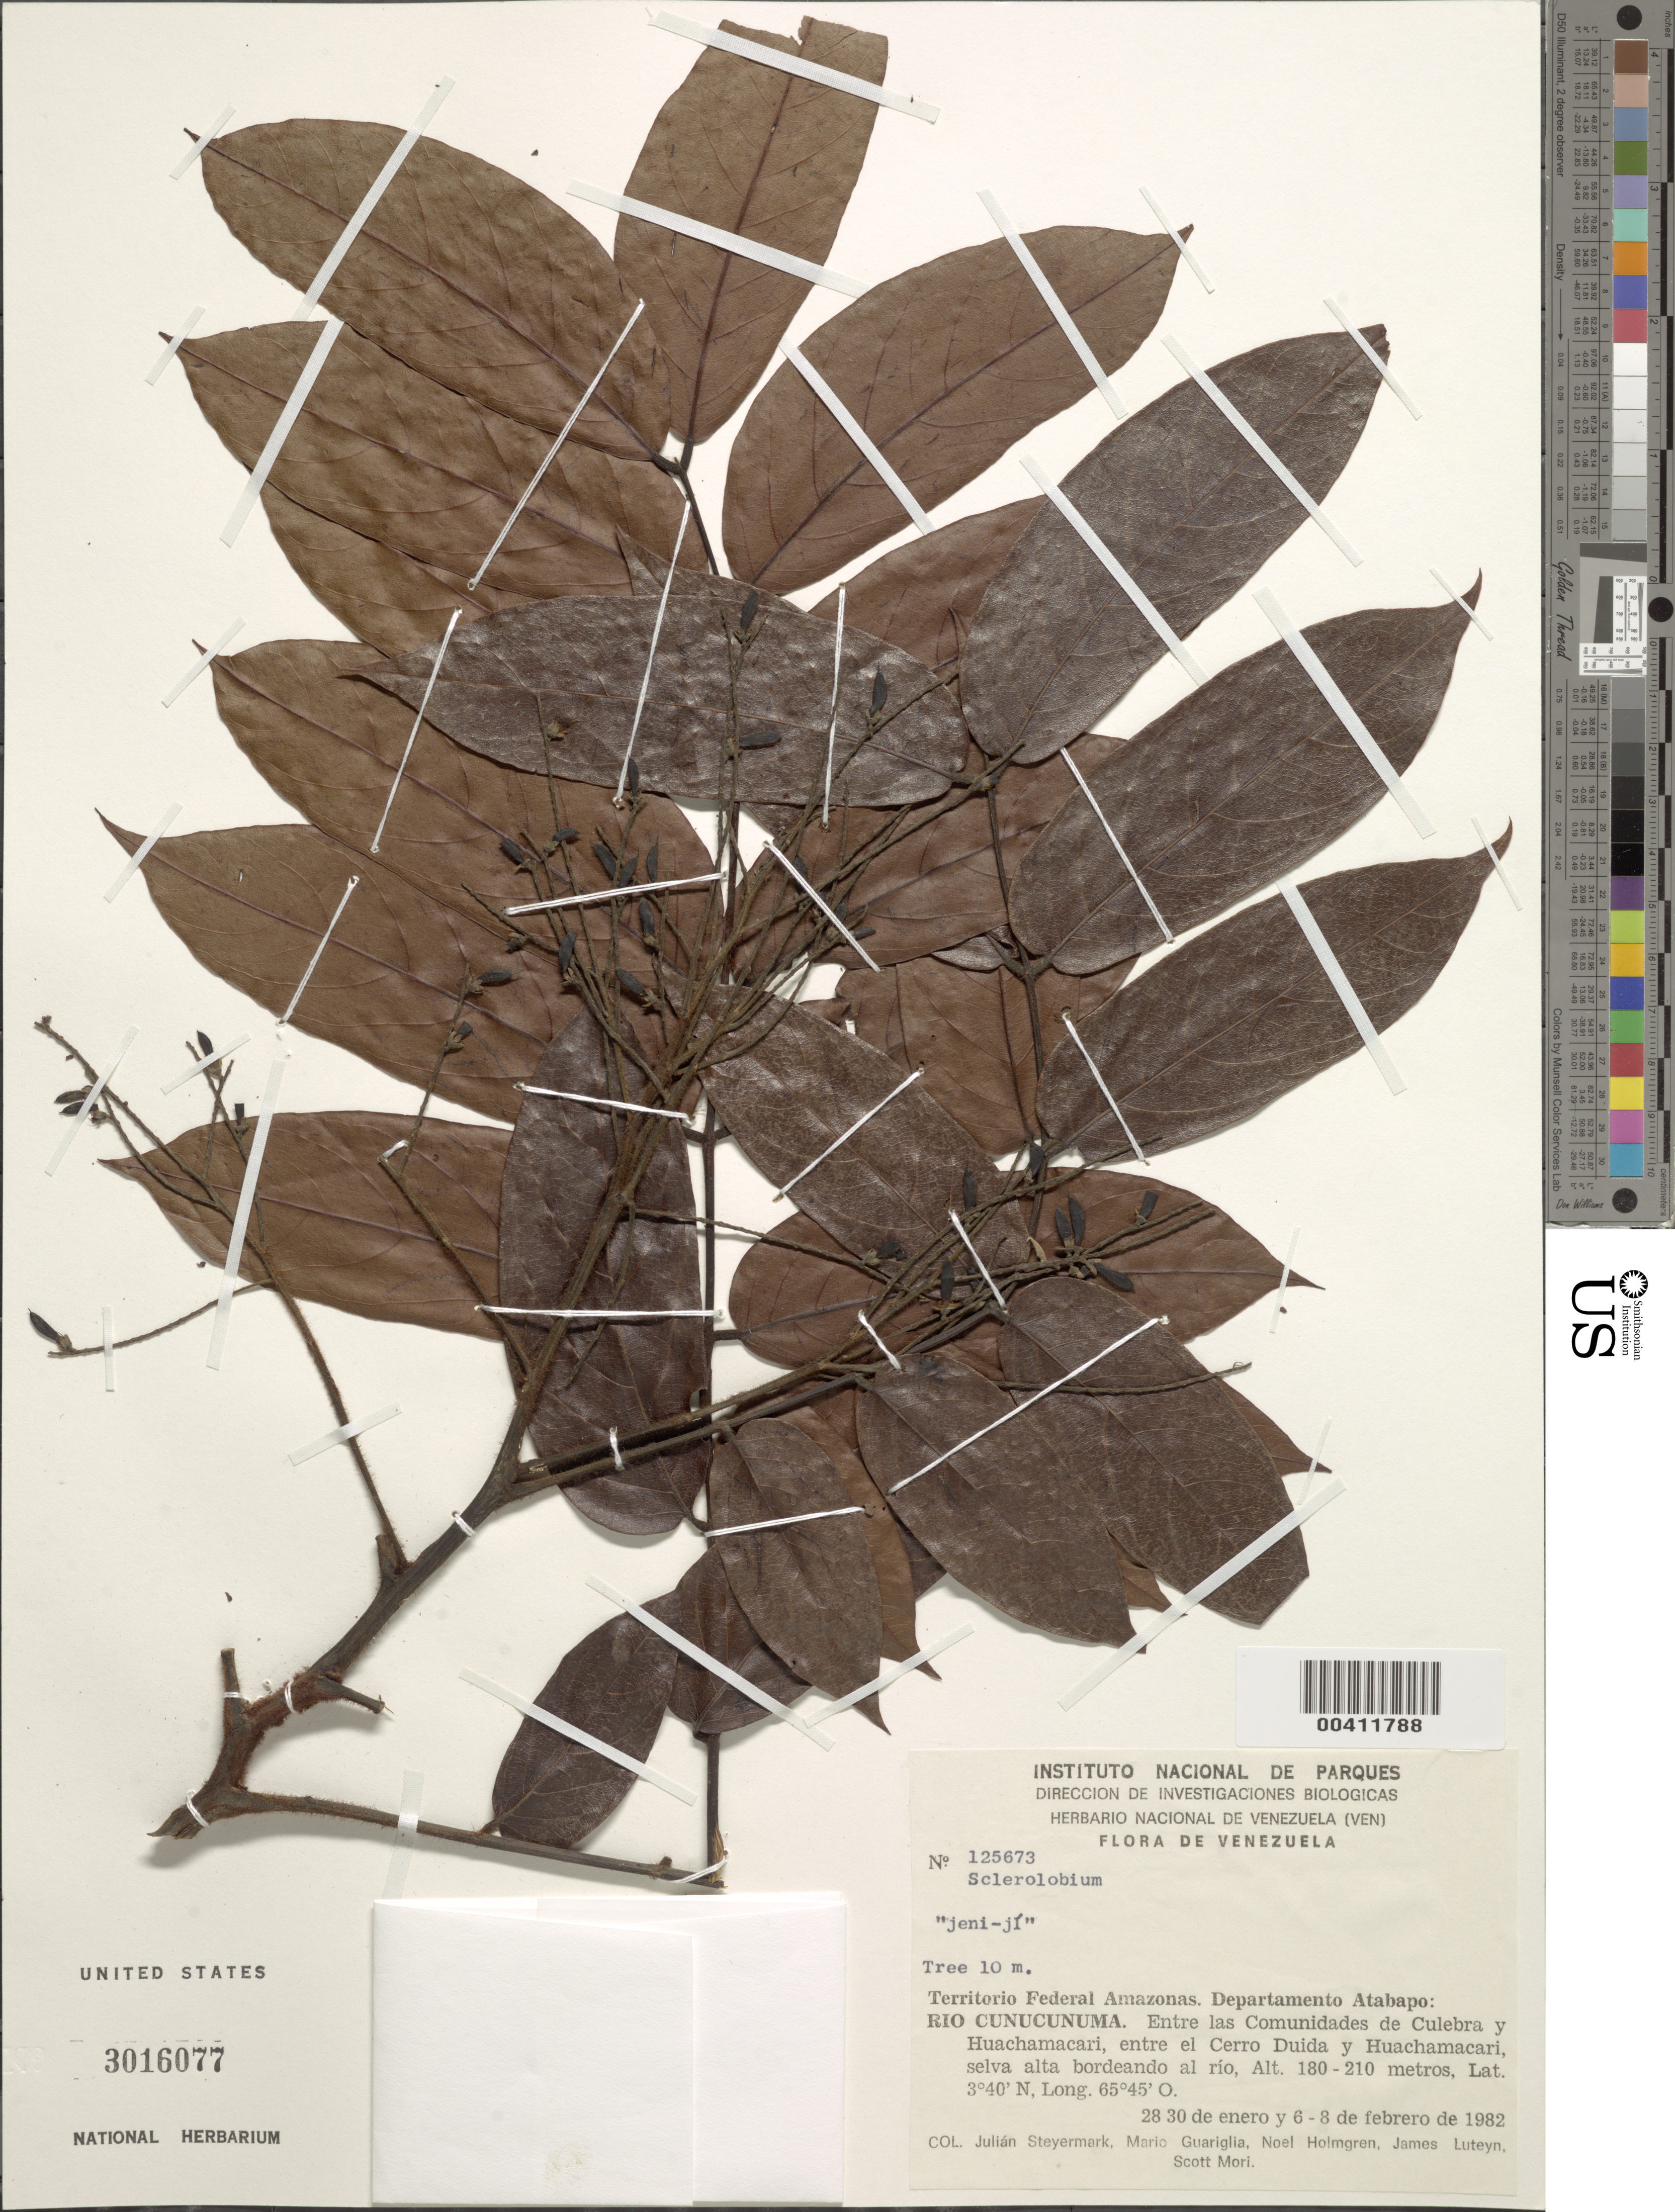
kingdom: Plantae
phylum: Tracheophyta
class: Magnoliopsida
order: Fabales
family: Fabaceae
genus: Tachigali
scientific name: Tachigali sp.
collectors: J. Steyermark, M. Guariglia P., N. H. Holmgren, J. L. Luteyn & S. Mori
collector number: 125673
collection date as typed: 28 Jan 1982 to 08 Feb 1982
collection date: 1982-01-28/1982-02-08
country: Venezuela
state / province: Amazonas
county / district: Atabapo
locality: Rio Cunucunuma, entre las comunidades de Culebra y Huachamacari, entre Cerro Duida y Huachamacari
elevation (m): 180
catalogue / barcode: US 3016077